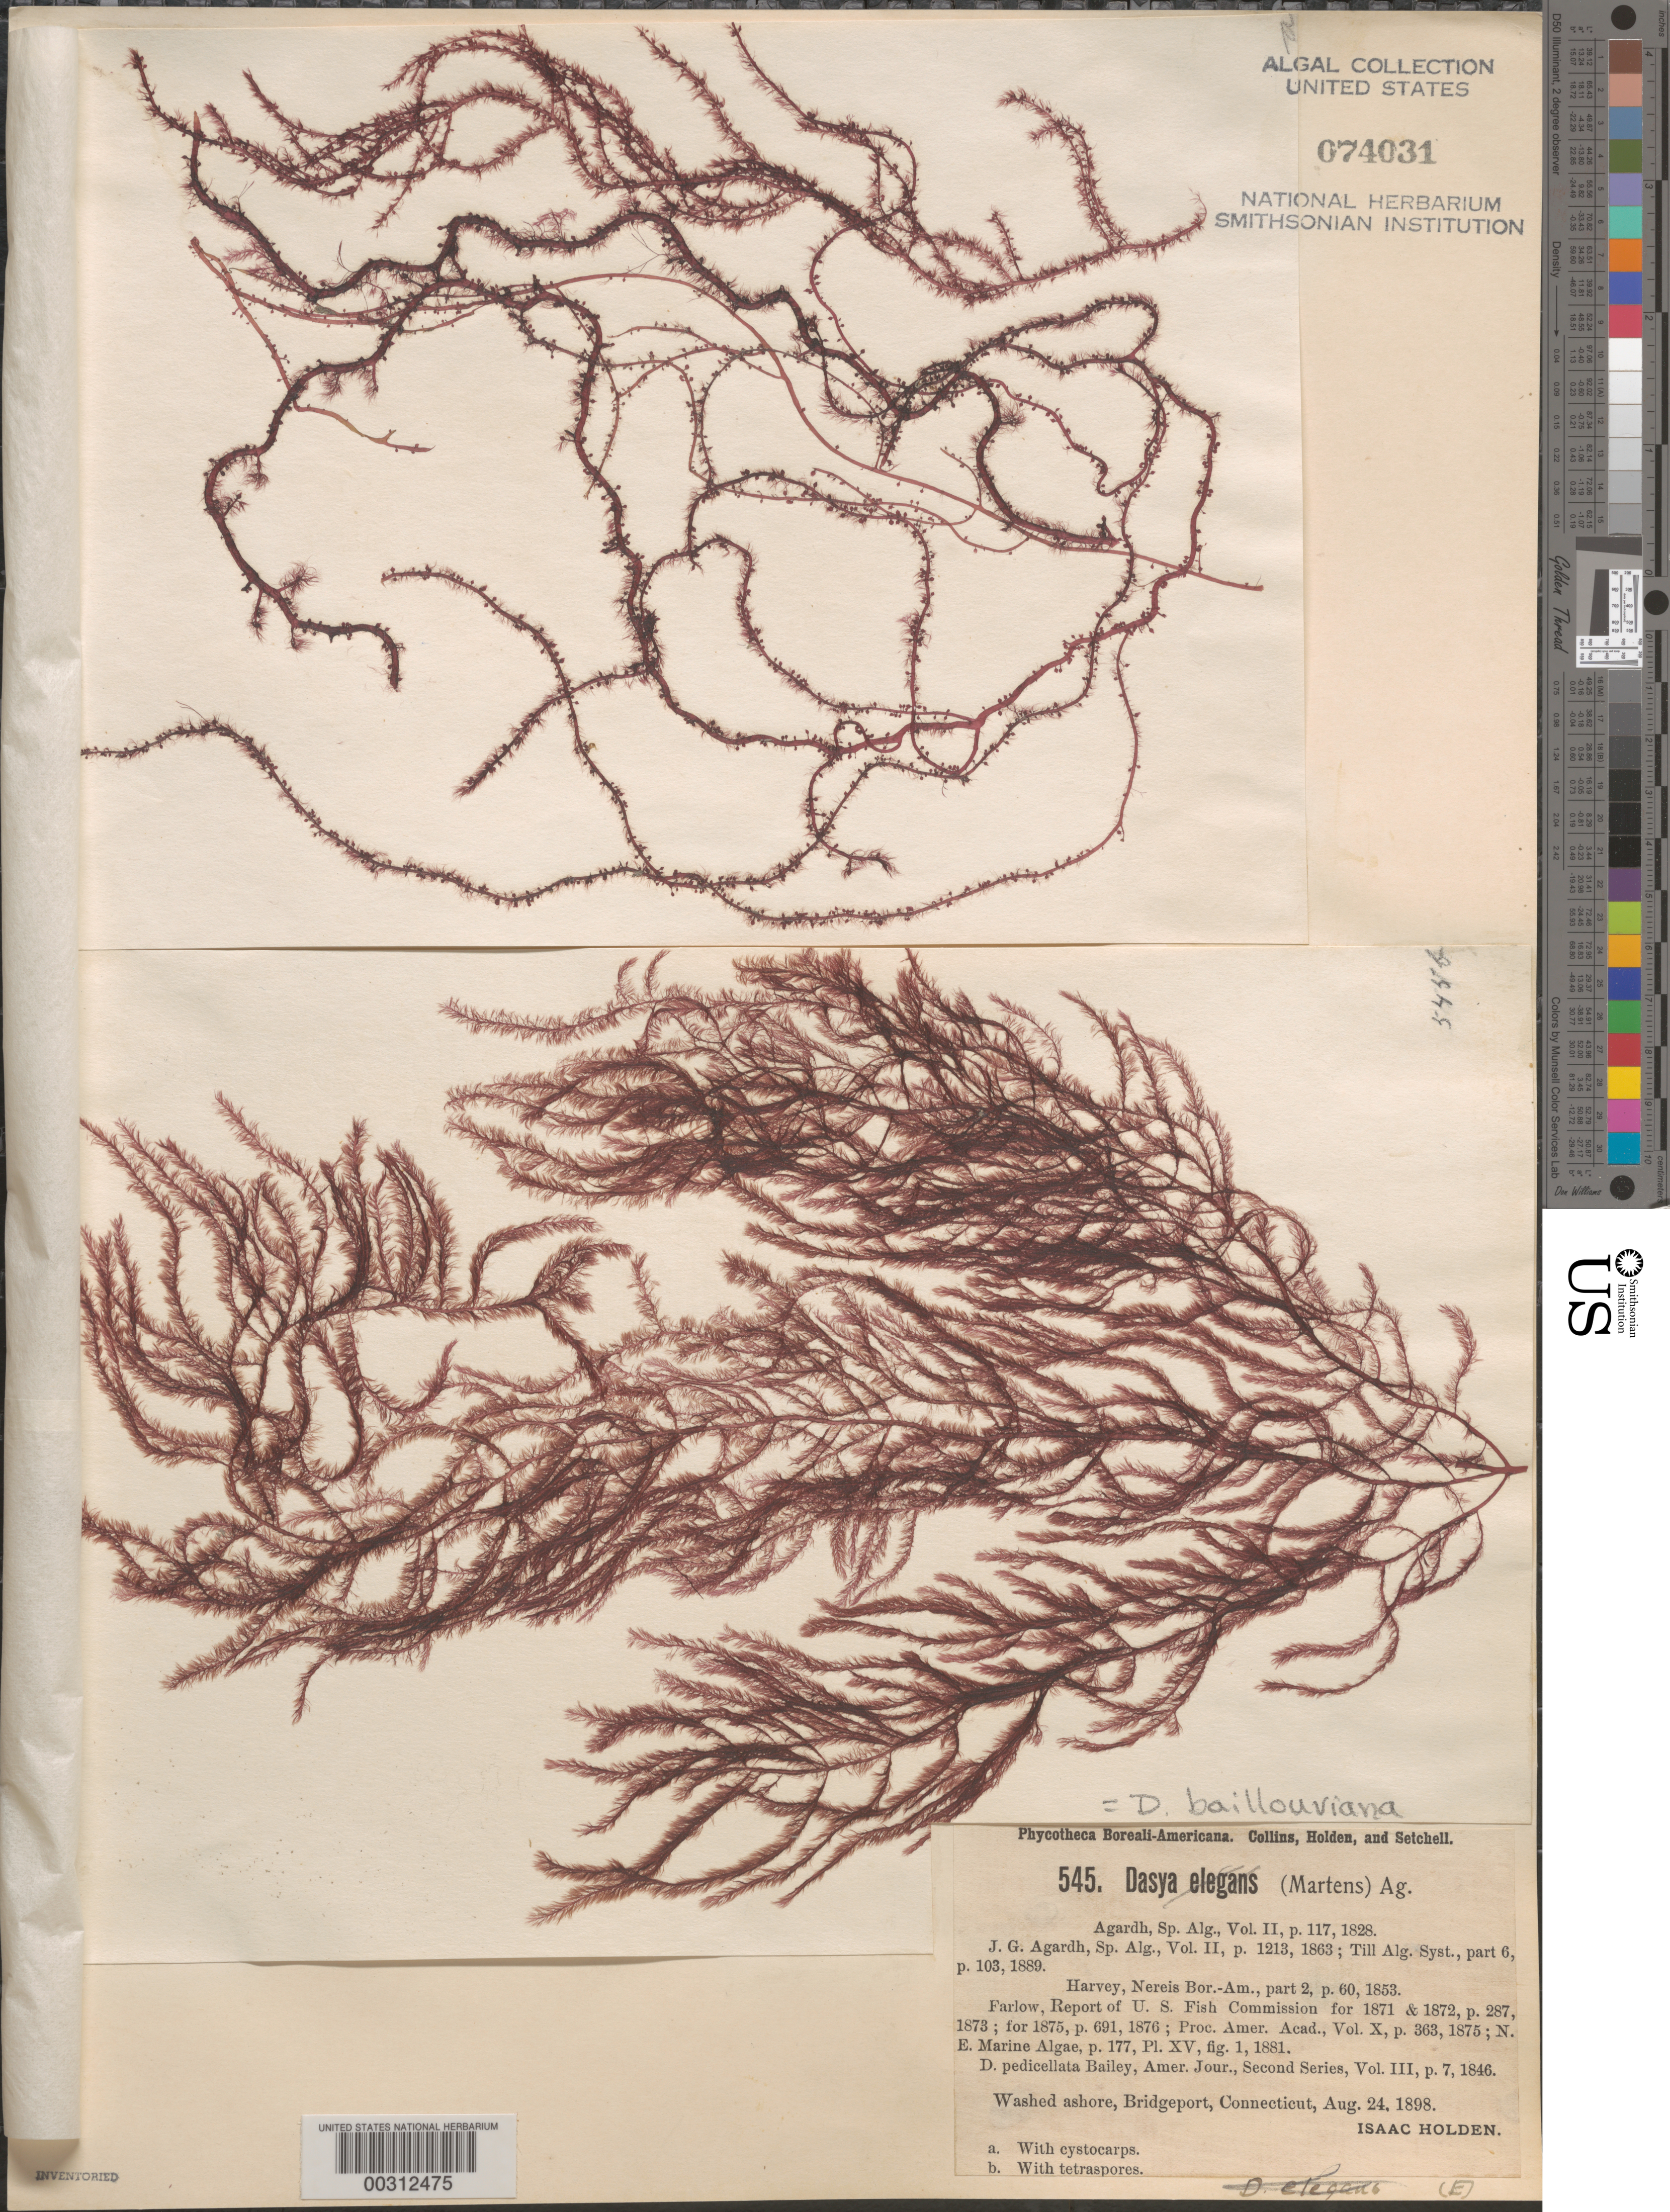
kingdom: Plantae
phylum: Rhodophyta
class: Florideophyceae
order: Ceramiales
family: Dasyaceae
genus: Dasya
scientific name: Dasya pedicellata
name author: (C. Agardh) C. Agardh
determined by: Algae name updating Project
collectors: I. Holden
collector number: PB-A 545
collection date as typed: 24 Aug 1898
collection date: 1898-08-24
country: United States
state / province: Connecticut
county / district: Fairfield County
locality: Bridgeport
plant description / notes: Collins, Holden & Setchell, Phycotheca Boreali-Americana, as Dasya elegans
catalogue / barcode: US 74031